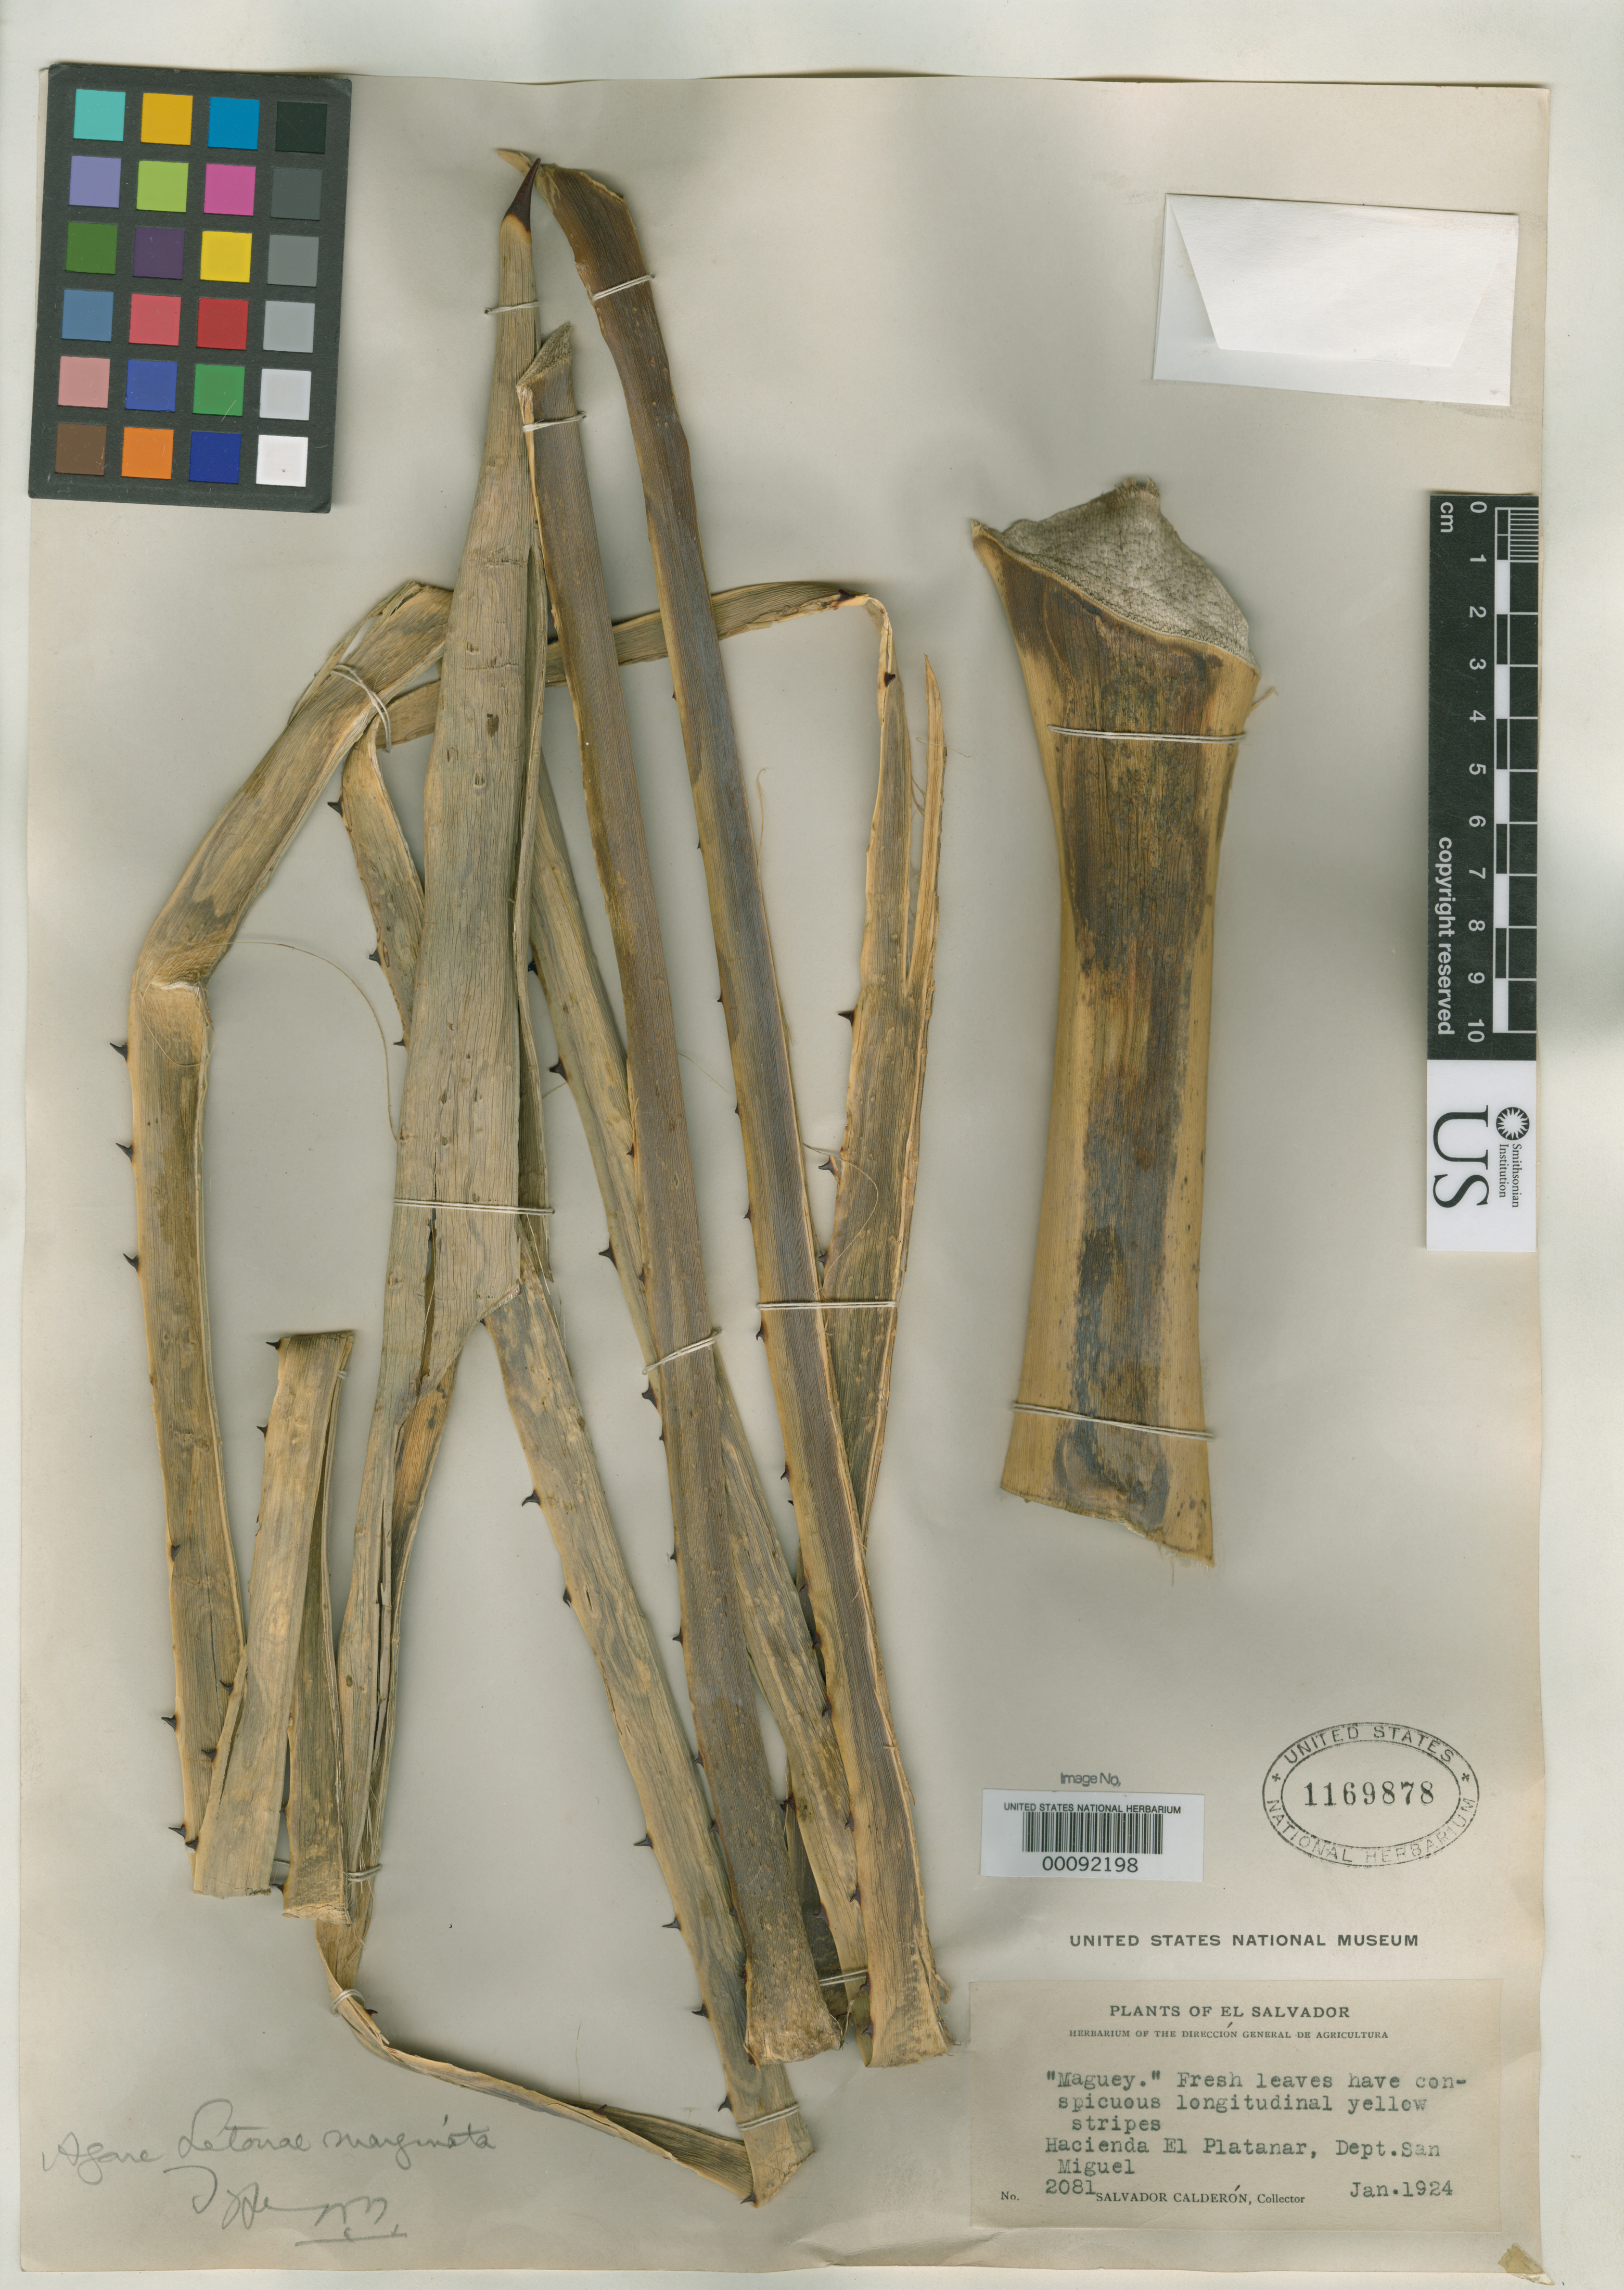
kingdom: Plantae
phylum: Tracheophyta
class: Liliopsida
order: Asparagales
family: Asparagaceae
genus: Agave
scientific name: Agave letonae var. marginata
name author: Trel.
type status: Holotype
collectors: S. Calderón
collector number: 2081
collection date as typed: Jan 1924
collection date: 1924-01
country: El Salvador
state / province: San Miguel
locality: Hacienda El Platanar.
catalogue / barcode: US 1169878